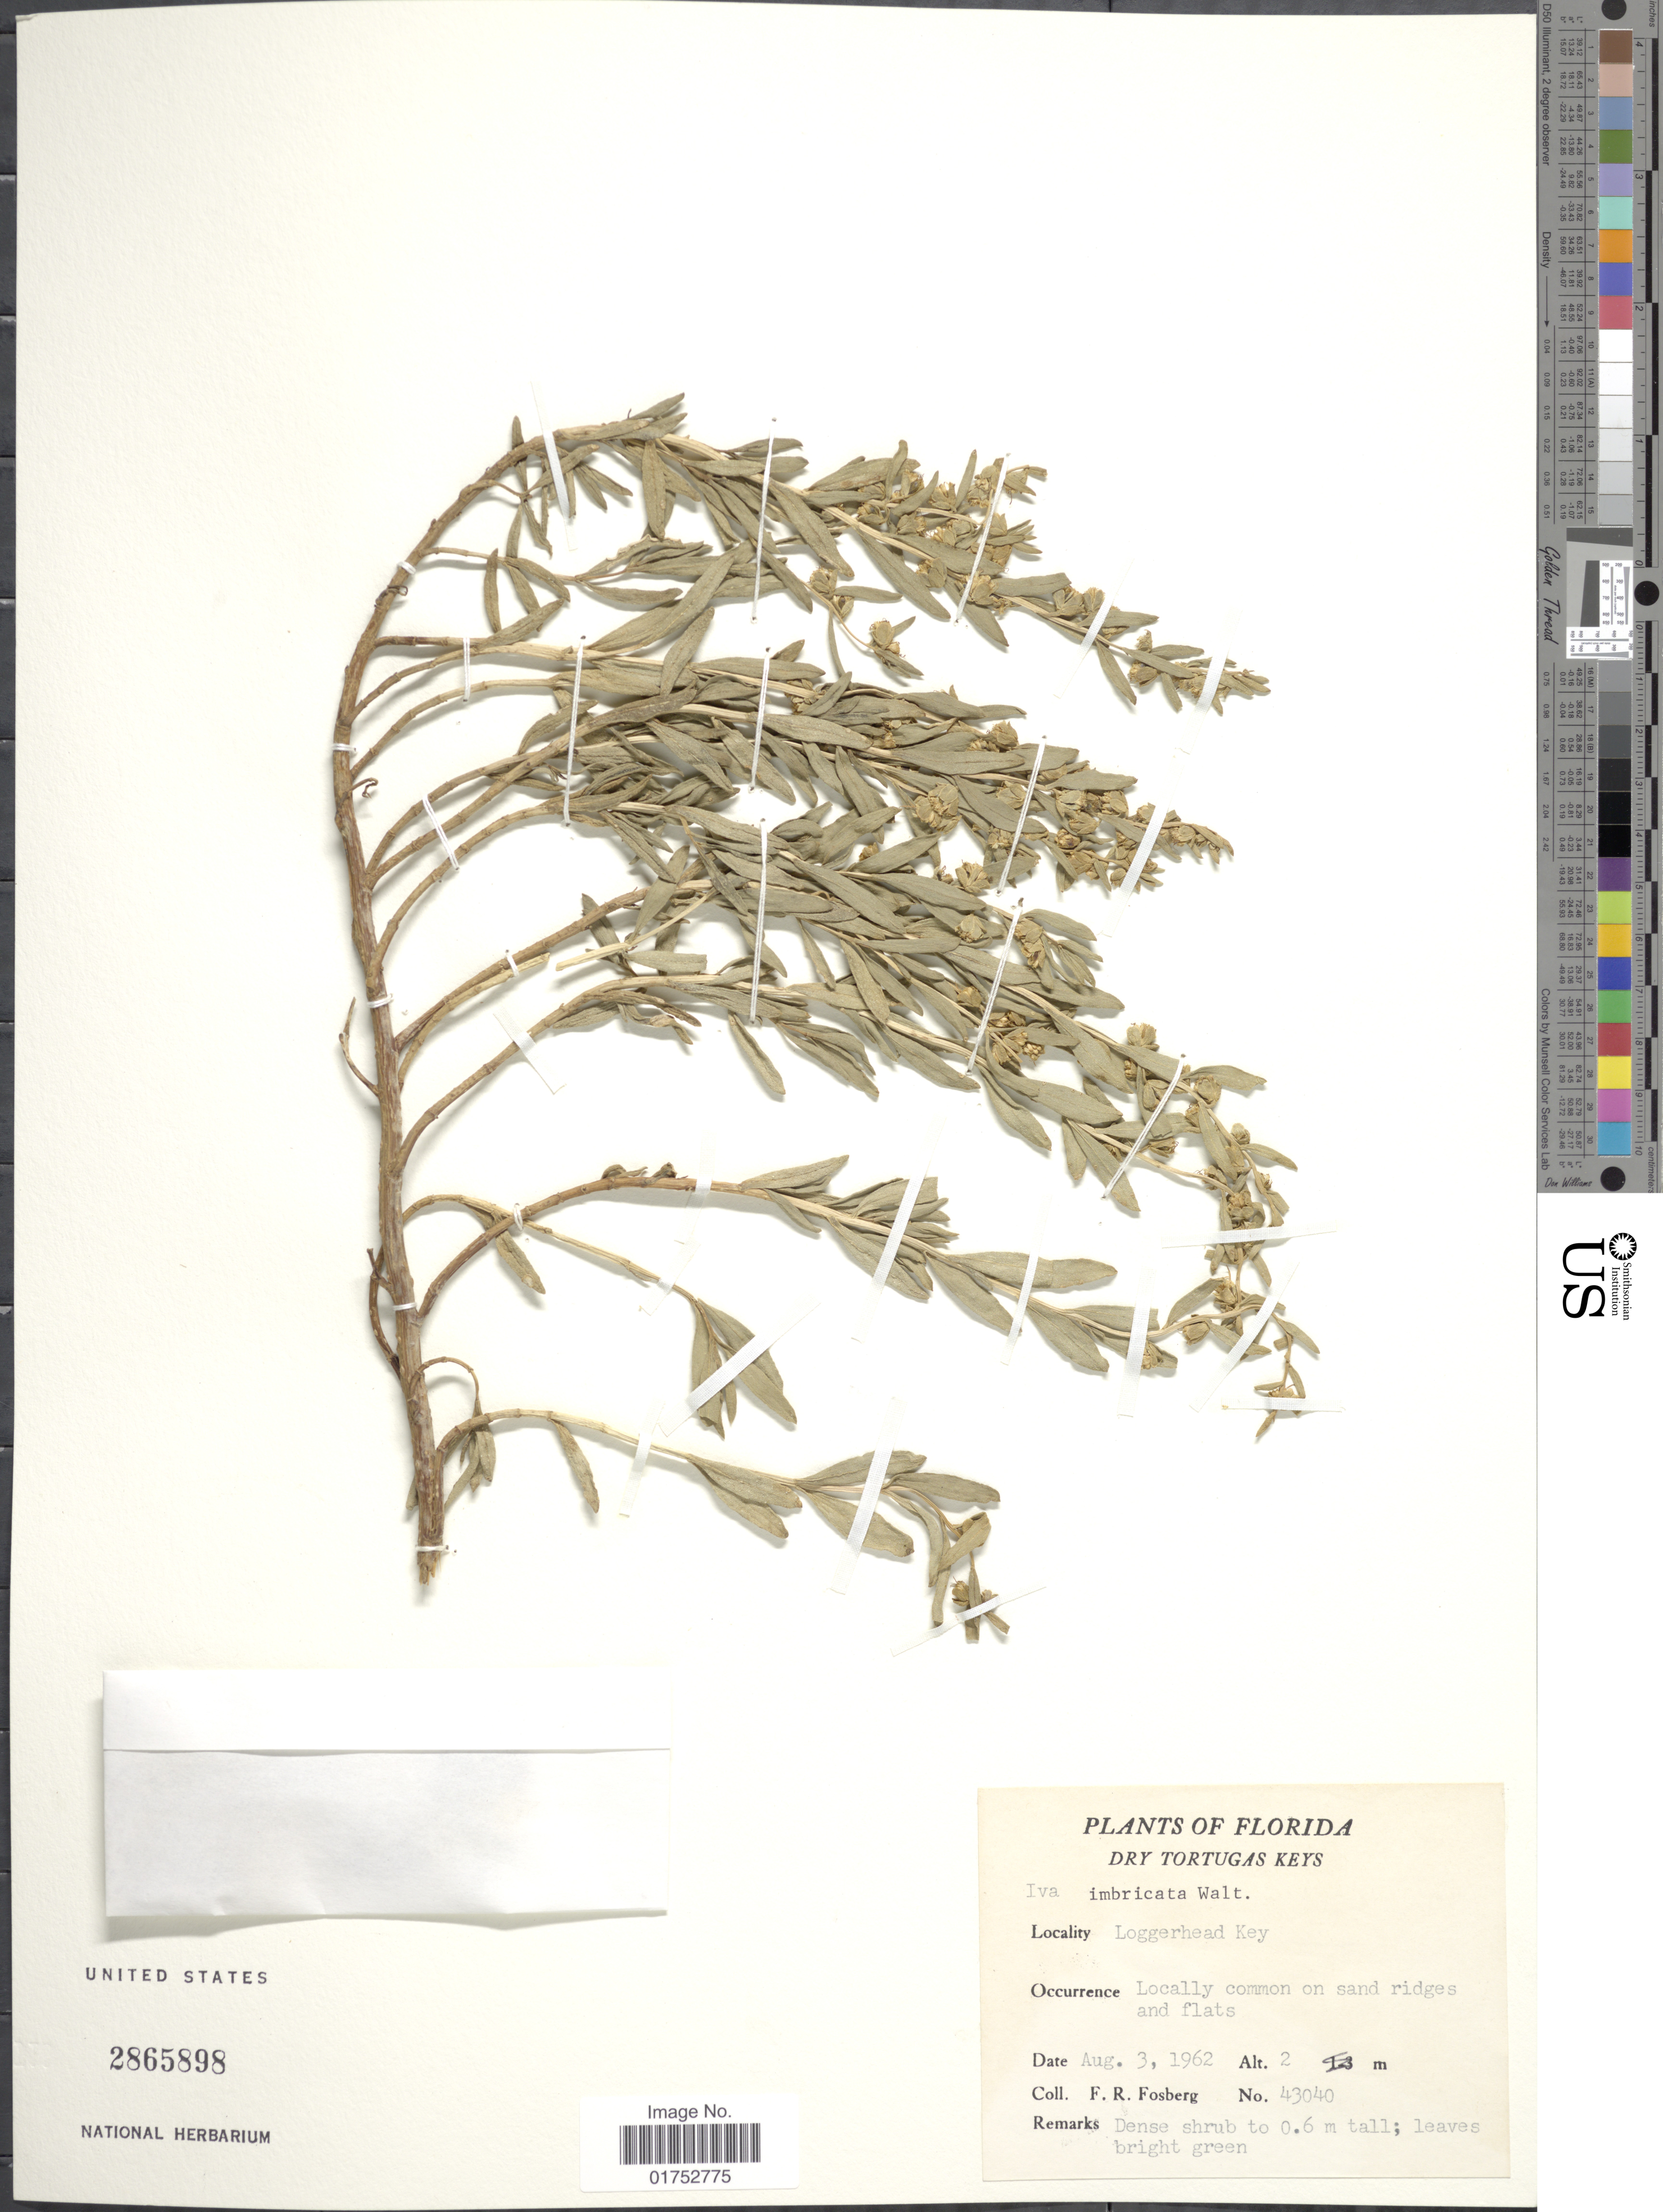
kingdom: Plantae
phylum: Tracheophyta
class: Magnoliopsida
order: Asterales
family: Asteraceae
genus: Iva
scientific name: Iva imbricata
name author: Walter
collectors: F. R. Fosberg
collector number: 43040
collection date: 1962-08-03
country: United States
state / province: Florida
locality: Dry Tortugas Keys, Loggerhead Key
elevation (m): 2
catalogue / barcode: US 2865898